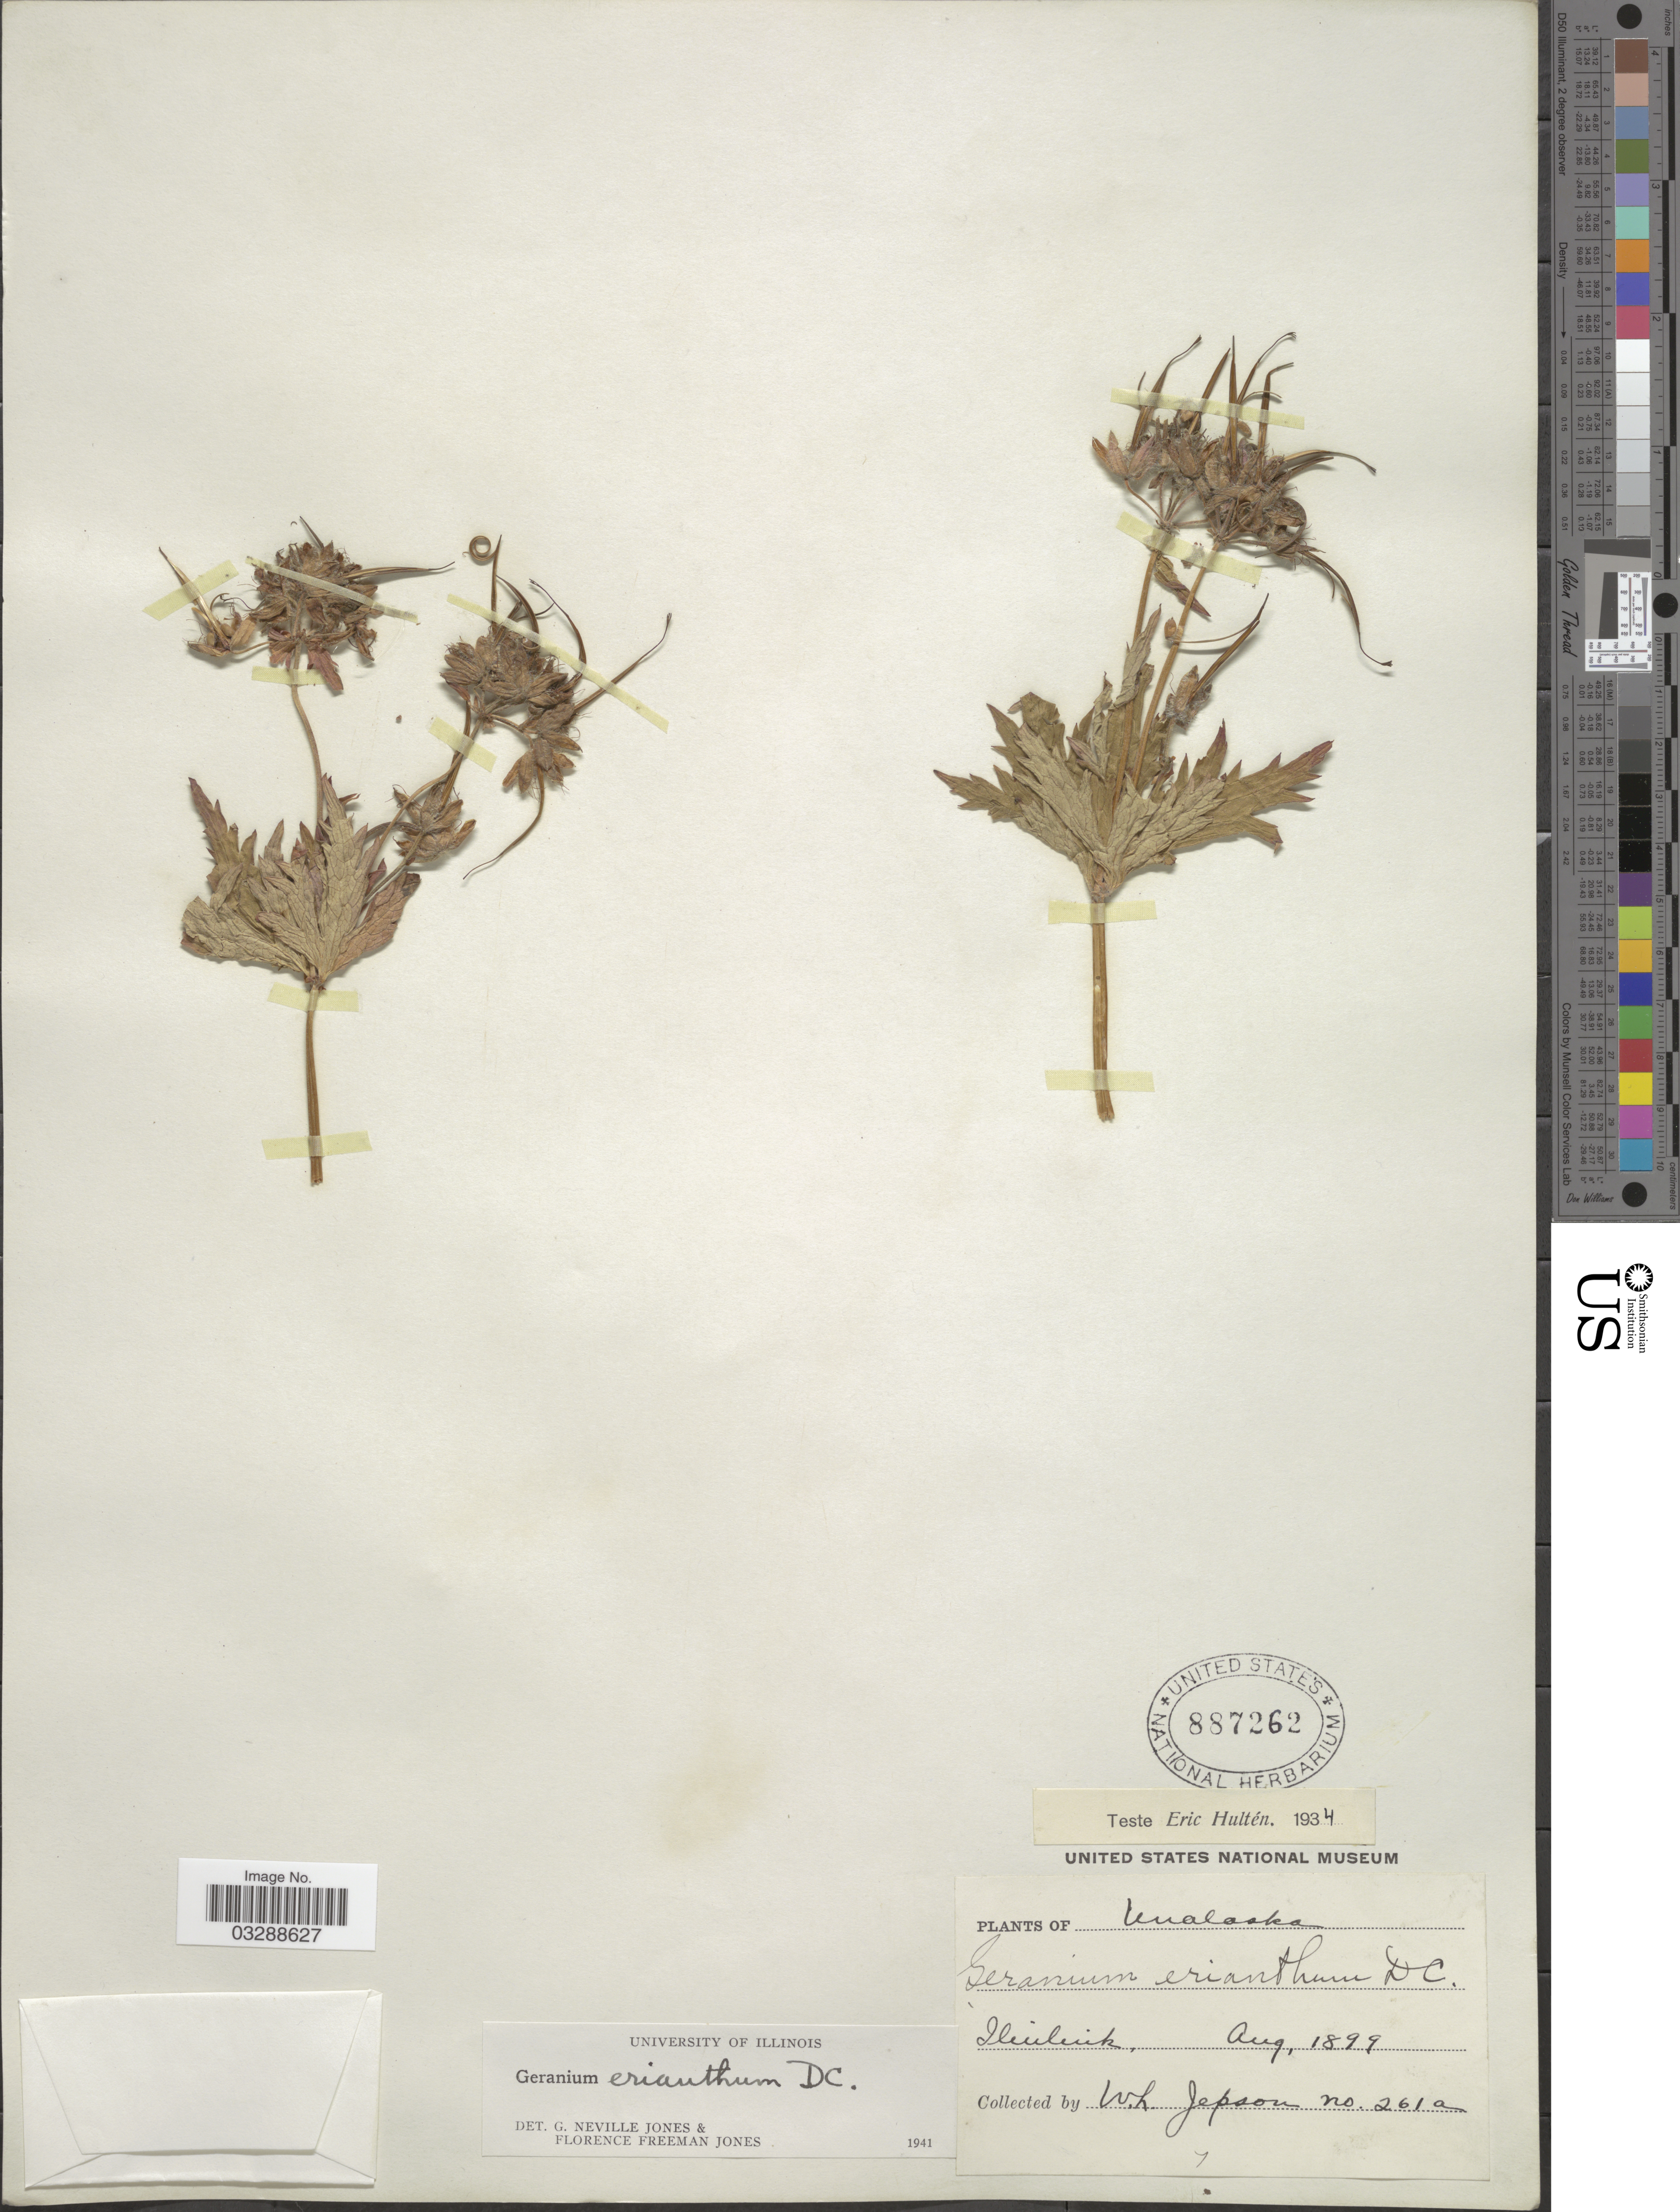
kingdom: Plantae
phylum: Tracheophyta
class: Magnoliopsida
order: Geraniales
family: Geraniaceae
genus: Geranium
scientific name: Geranium erianthum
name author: DC.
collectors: W. L. Jepson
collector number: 261a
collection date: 1899-08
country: United States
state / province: Alaska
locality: Unalaska, Iliuliuk.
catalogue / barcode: US 887262